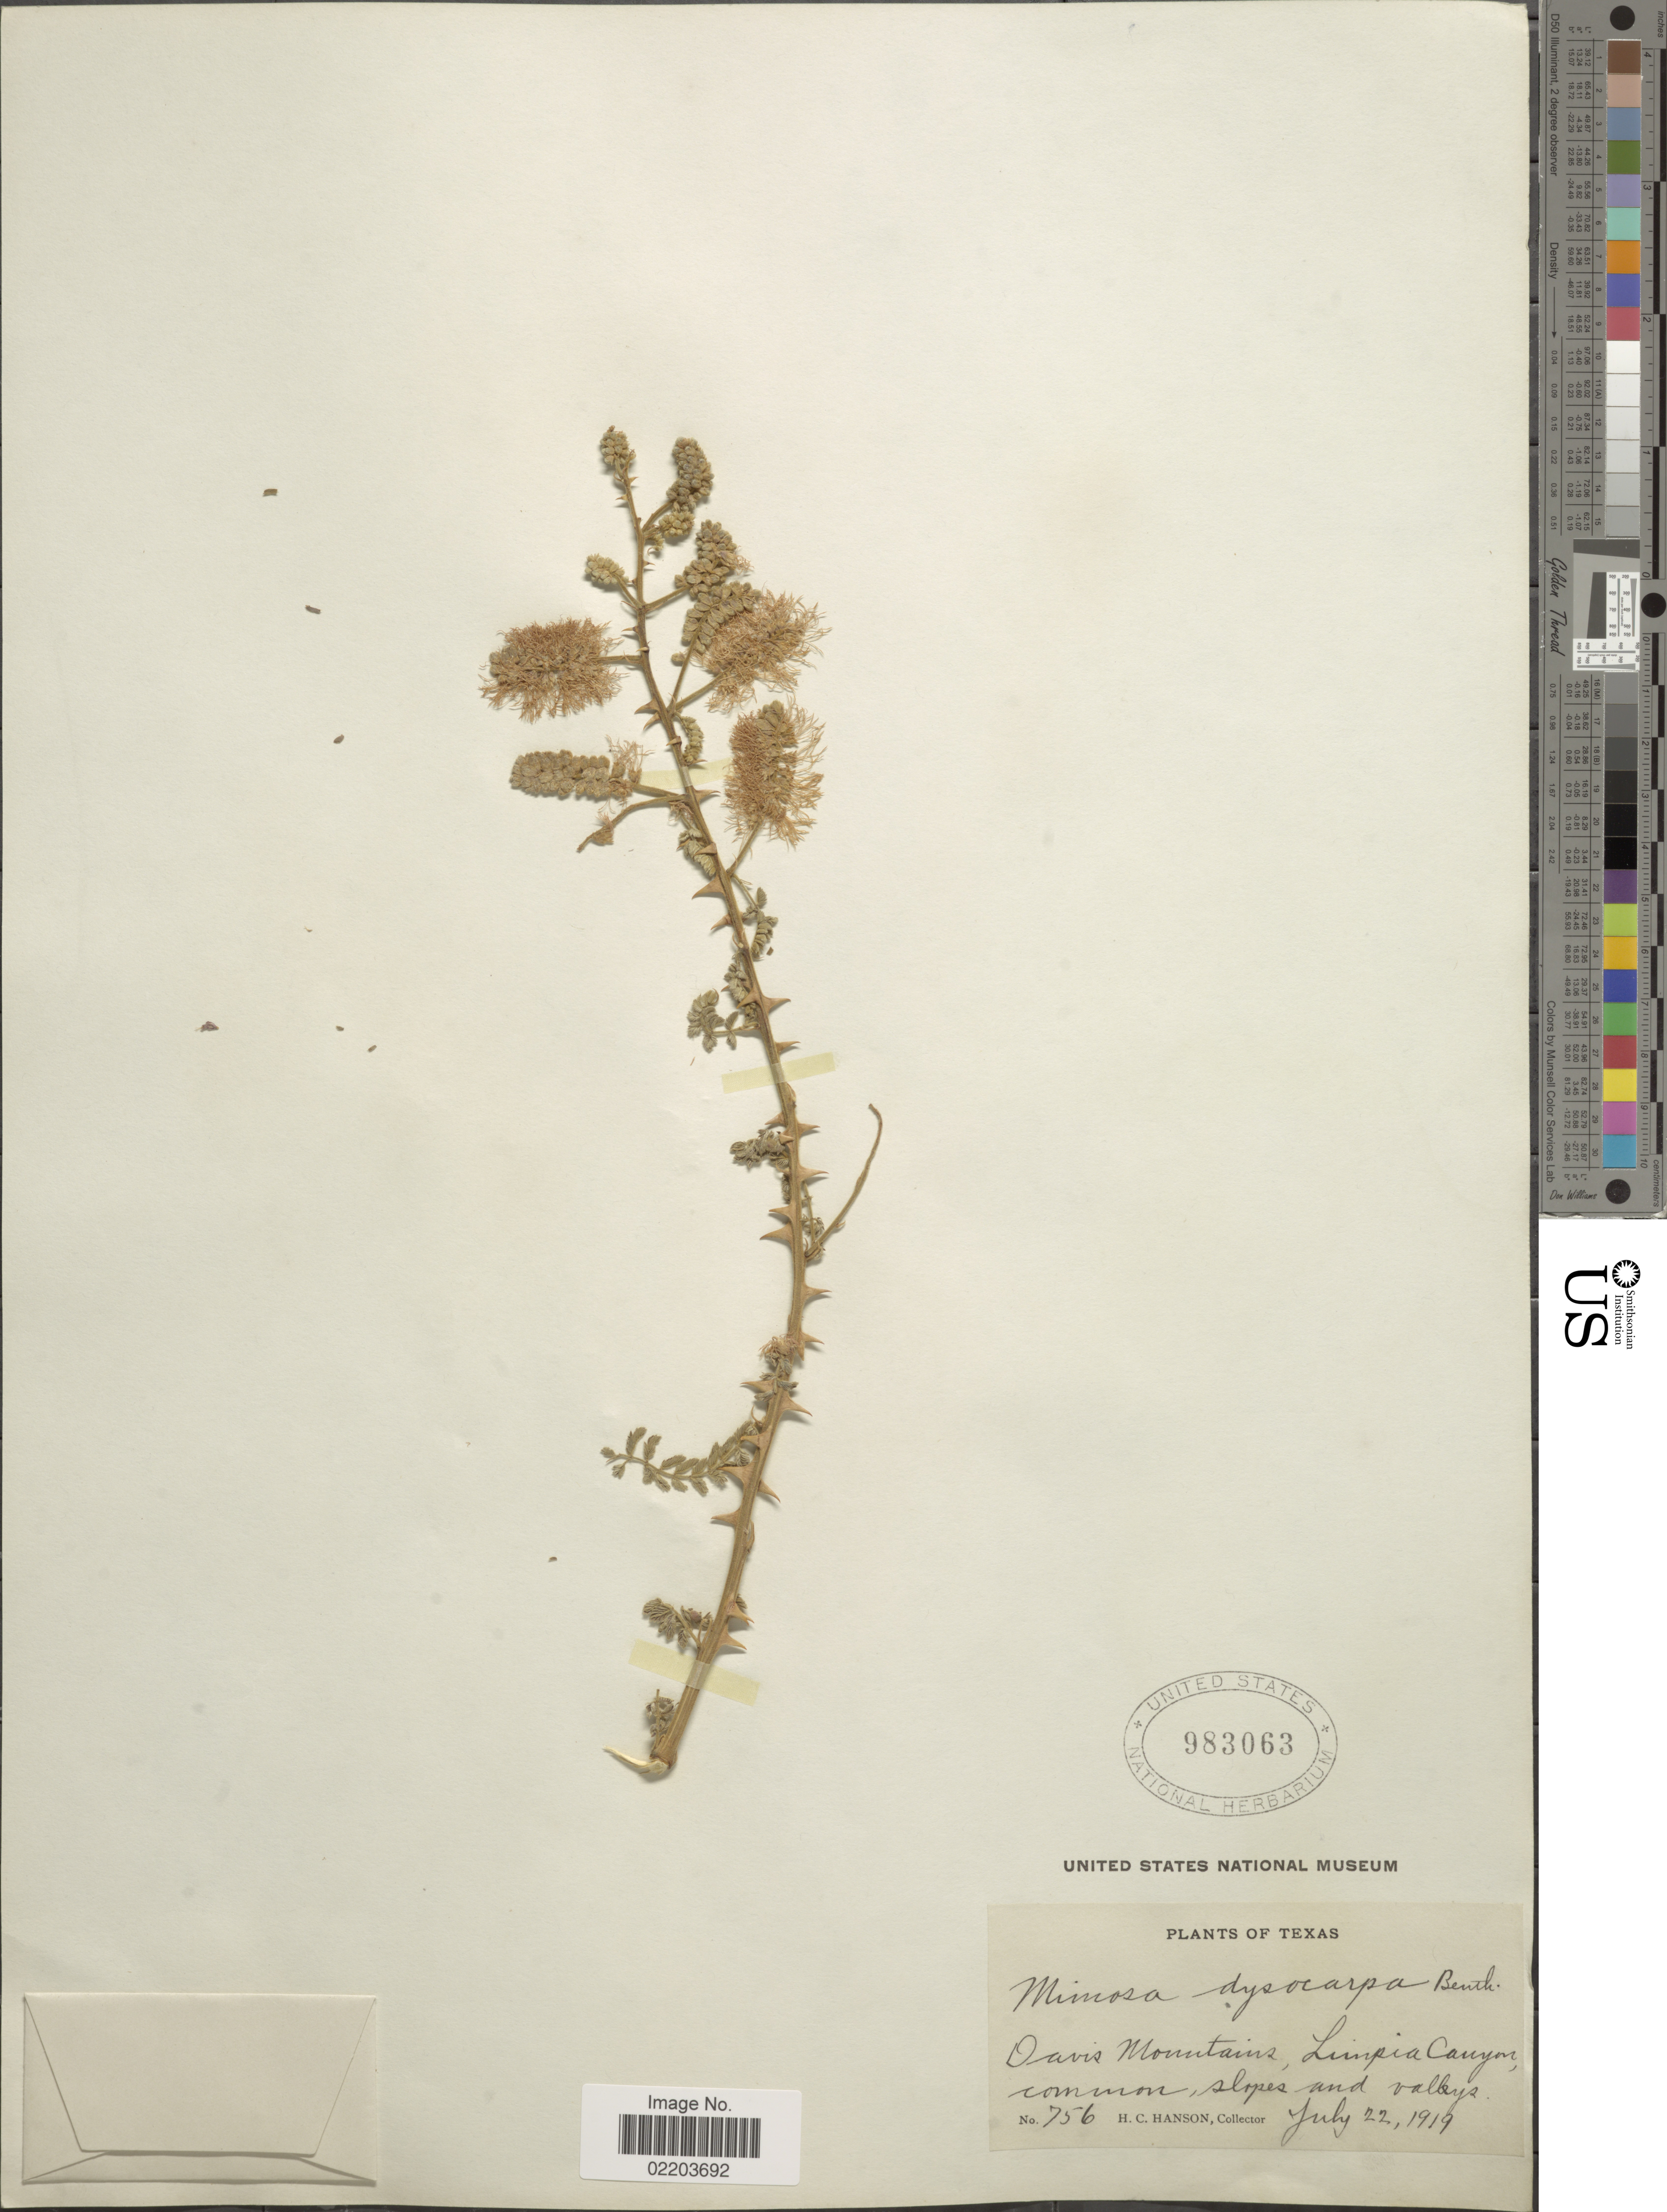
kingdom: Plantae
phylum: Tracheophyta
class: Magnoliopsida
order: Fabales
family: Fabaceae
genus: Mimosa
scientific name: Mimosa dysocarpa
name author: Benth. ex A. Gray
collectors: H. Hanson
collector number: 756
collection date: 1919-07-22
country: United States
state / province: Texas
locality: Davis Mountains, Limpia Canyon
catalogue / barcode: US 983063